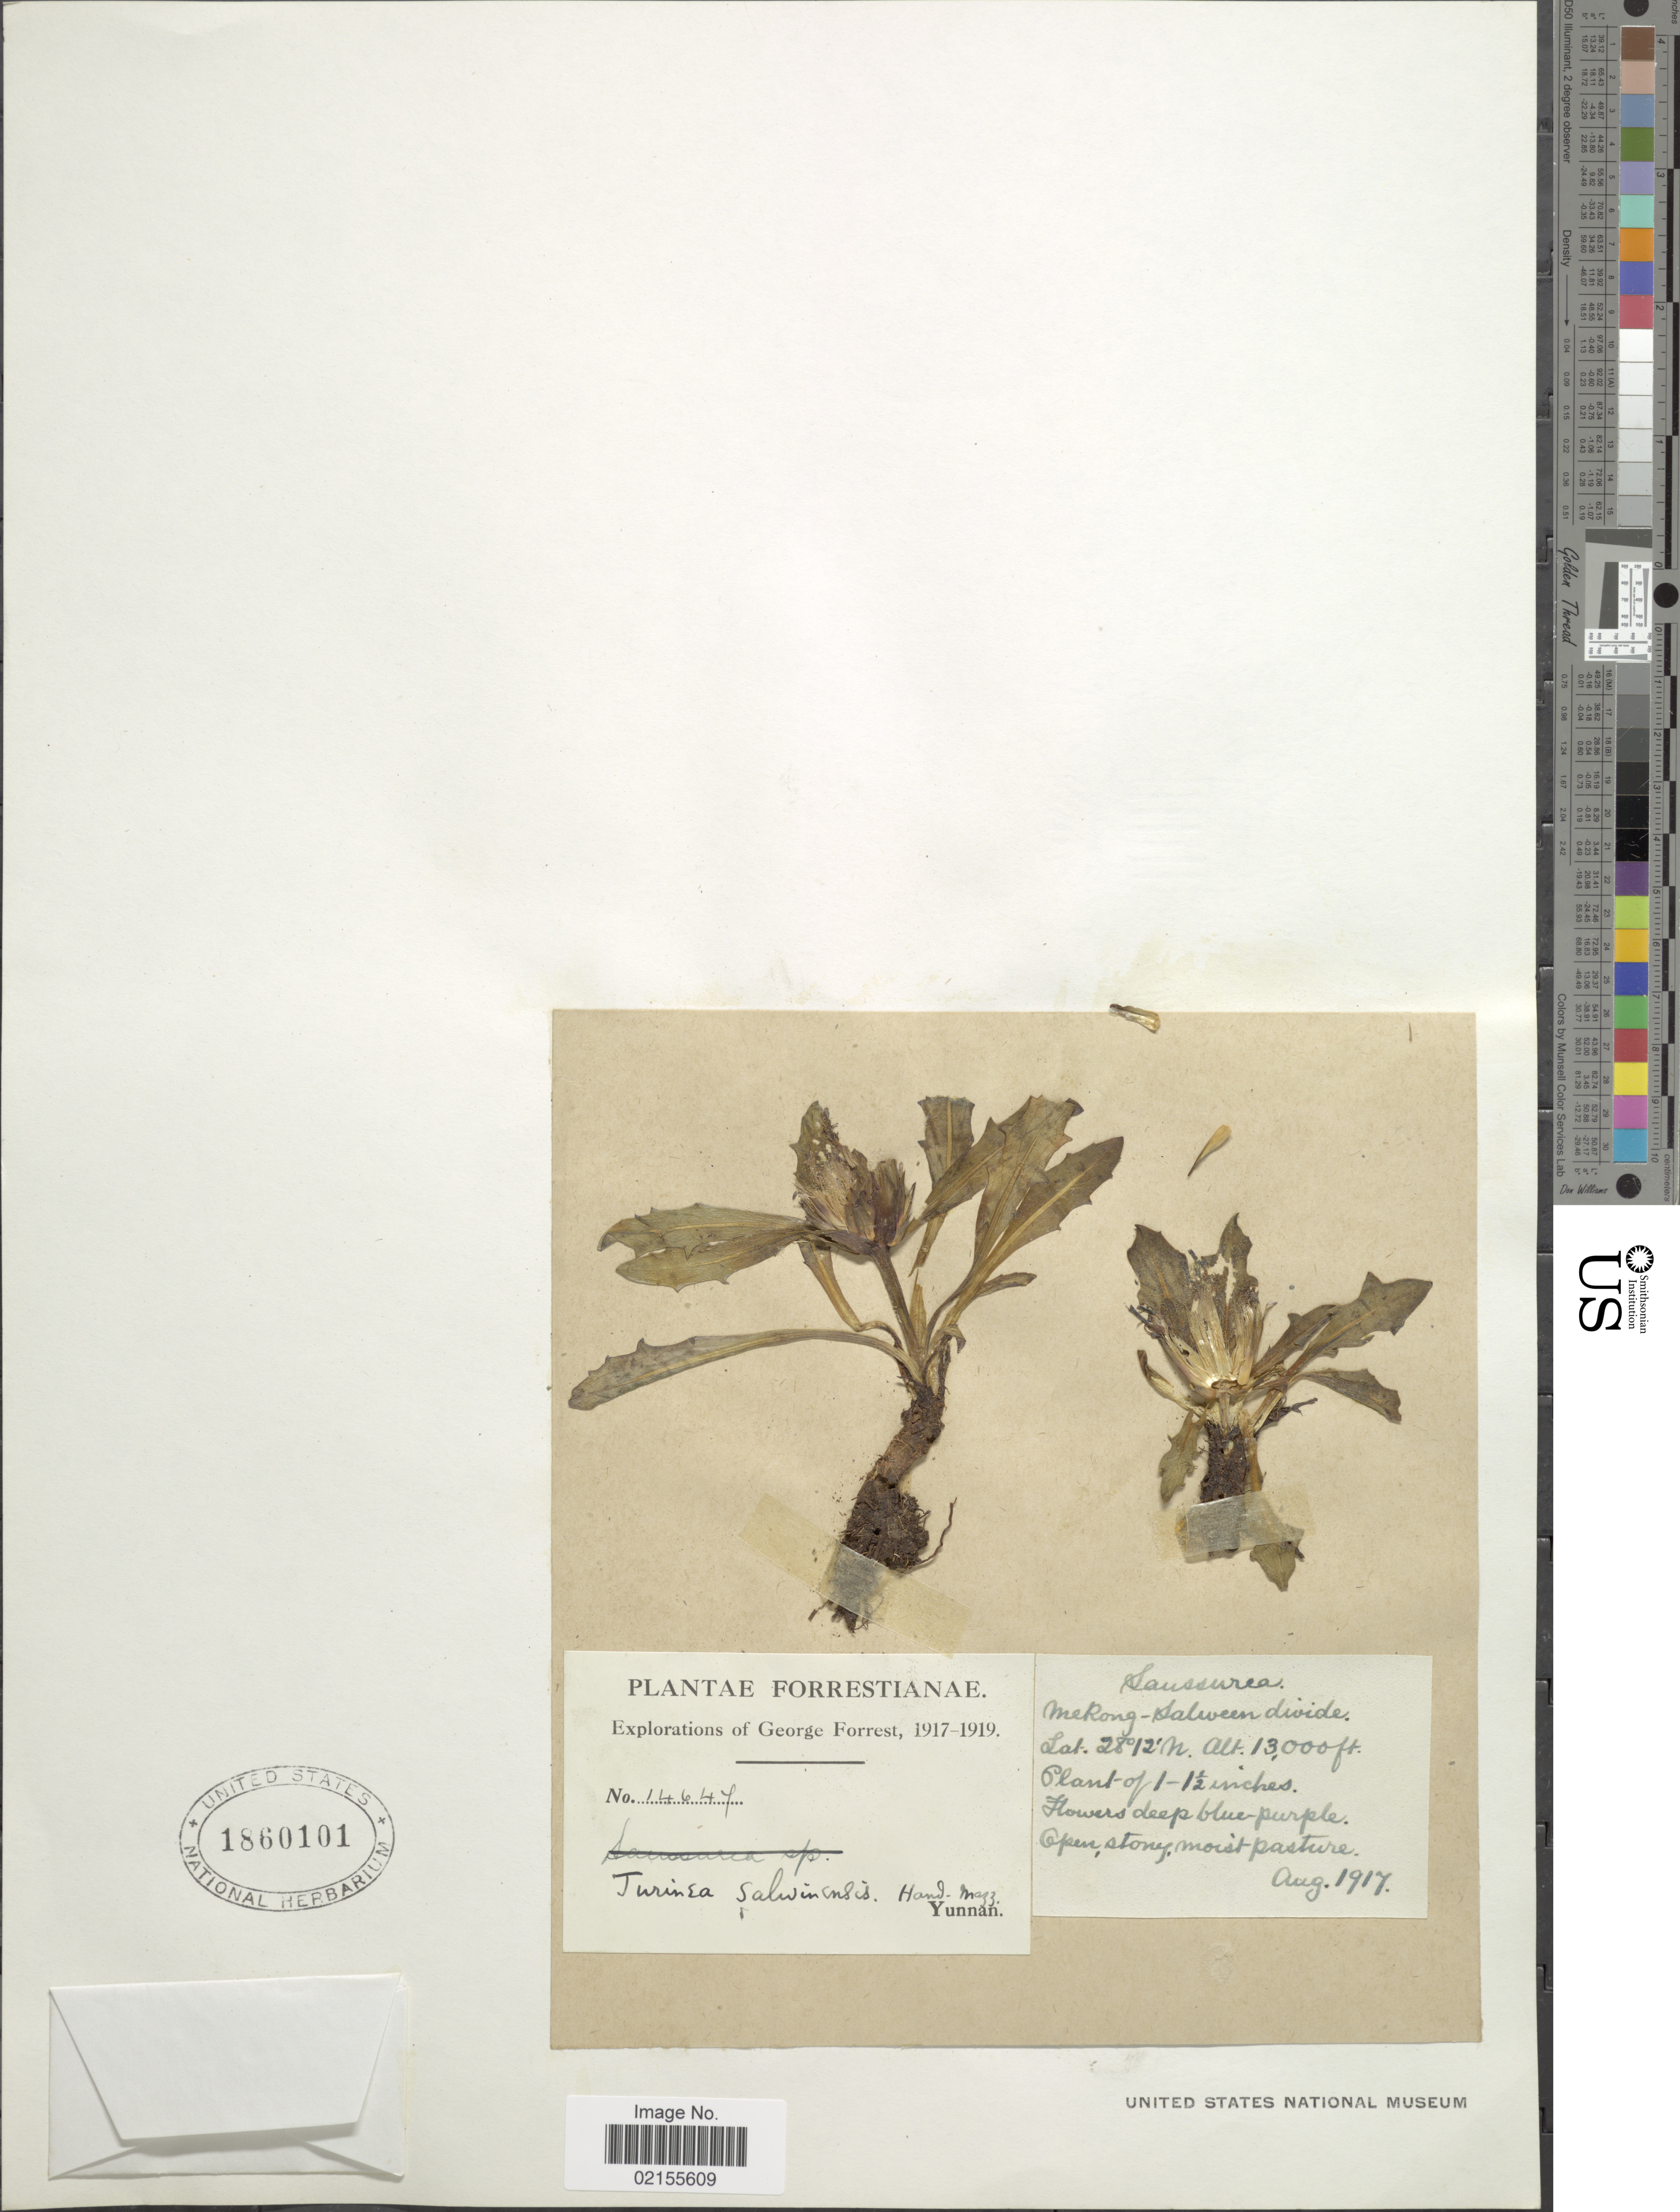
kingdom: Plantae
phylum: Tracheophyta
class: Magnoliopsida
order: Asterales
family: Asteraceae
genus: Dolomiaea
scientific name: Dolomiaea salwinensis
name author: (Hand.-Mazz.) C. Shih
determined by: Chen, Yousheng S.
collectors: G. Forrest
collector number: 14647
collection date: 1917-08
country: China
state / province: Yunnan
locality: Forrestianae, Turinea MeRong - Salween Divide [interpreted]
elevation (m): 3962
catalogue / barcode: US 1860101